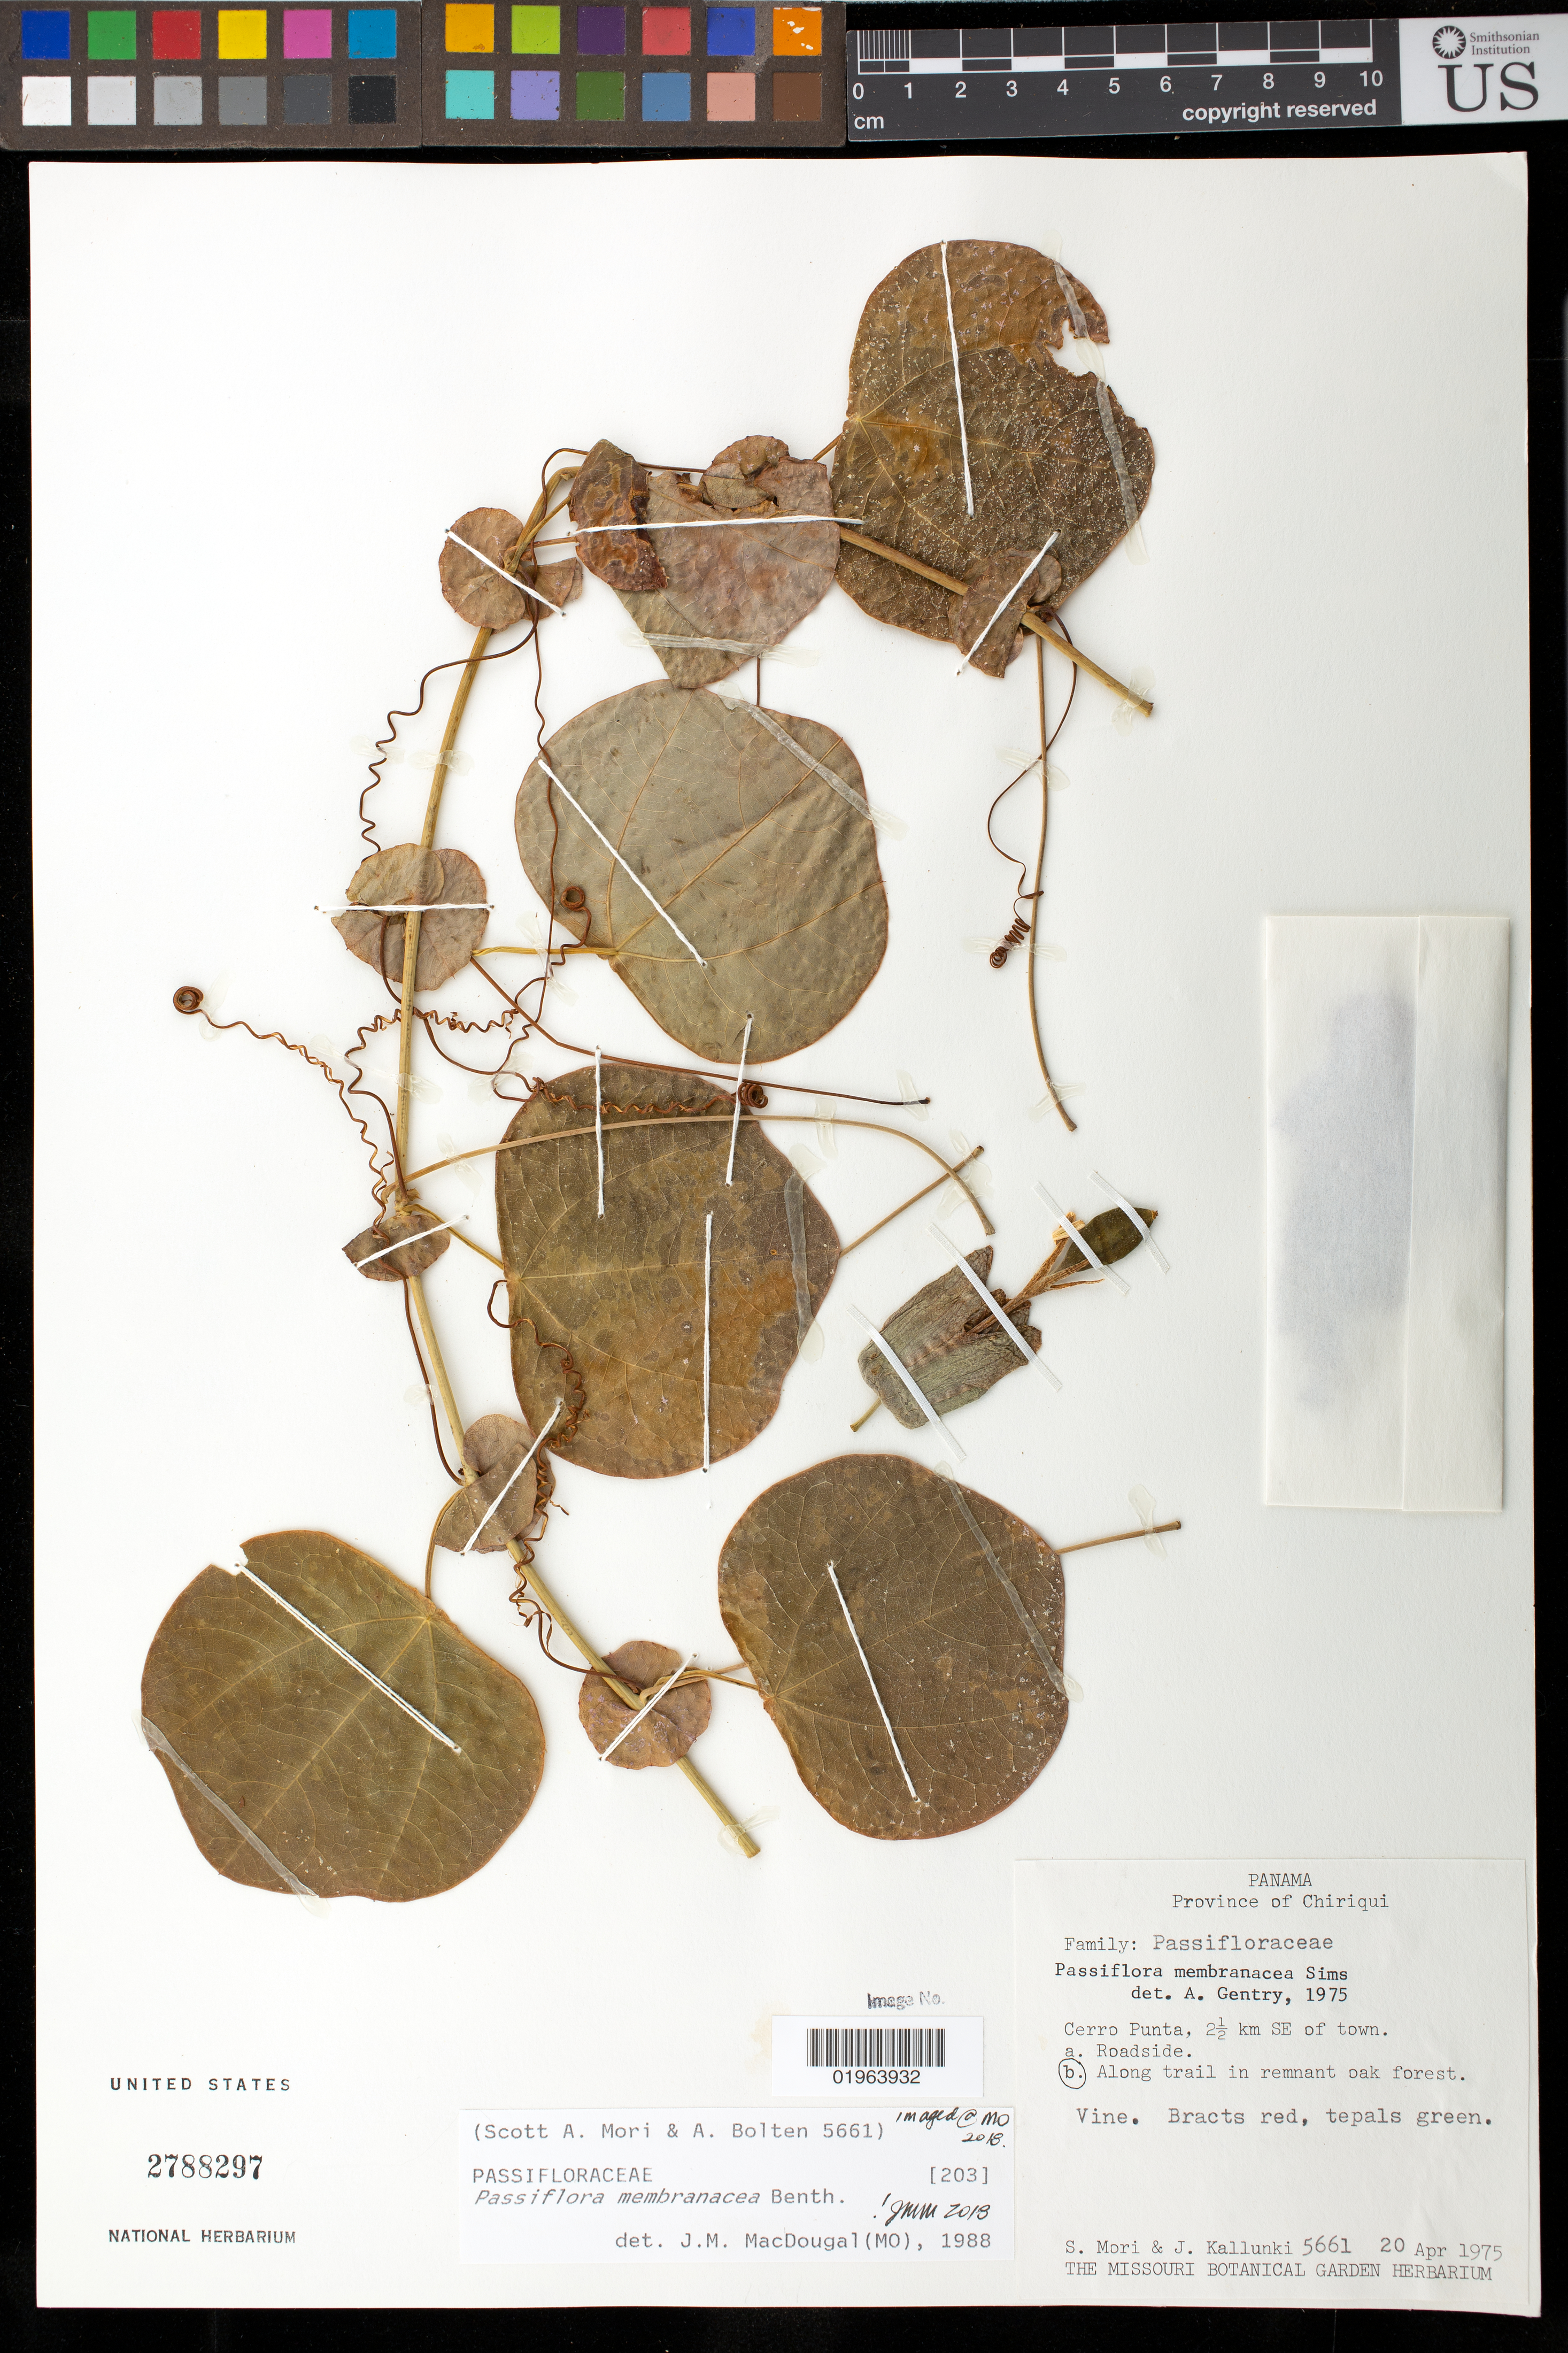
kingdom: Plantae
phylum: Tracheophyta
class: Magnoliopsida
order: Malpighiales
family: Passifloraceae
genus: Passiflora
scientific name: Passiflora membranacea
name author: Benth.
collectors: S. Mori & J. Kallunki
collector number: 5661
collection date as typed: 20 Apr 1975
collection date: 1975-04-20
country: Panama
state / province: Chiriquí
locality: Cerro Punta, 2.5 mi SE of town, along Trail in remnant oak forest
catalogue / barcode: US 2788297